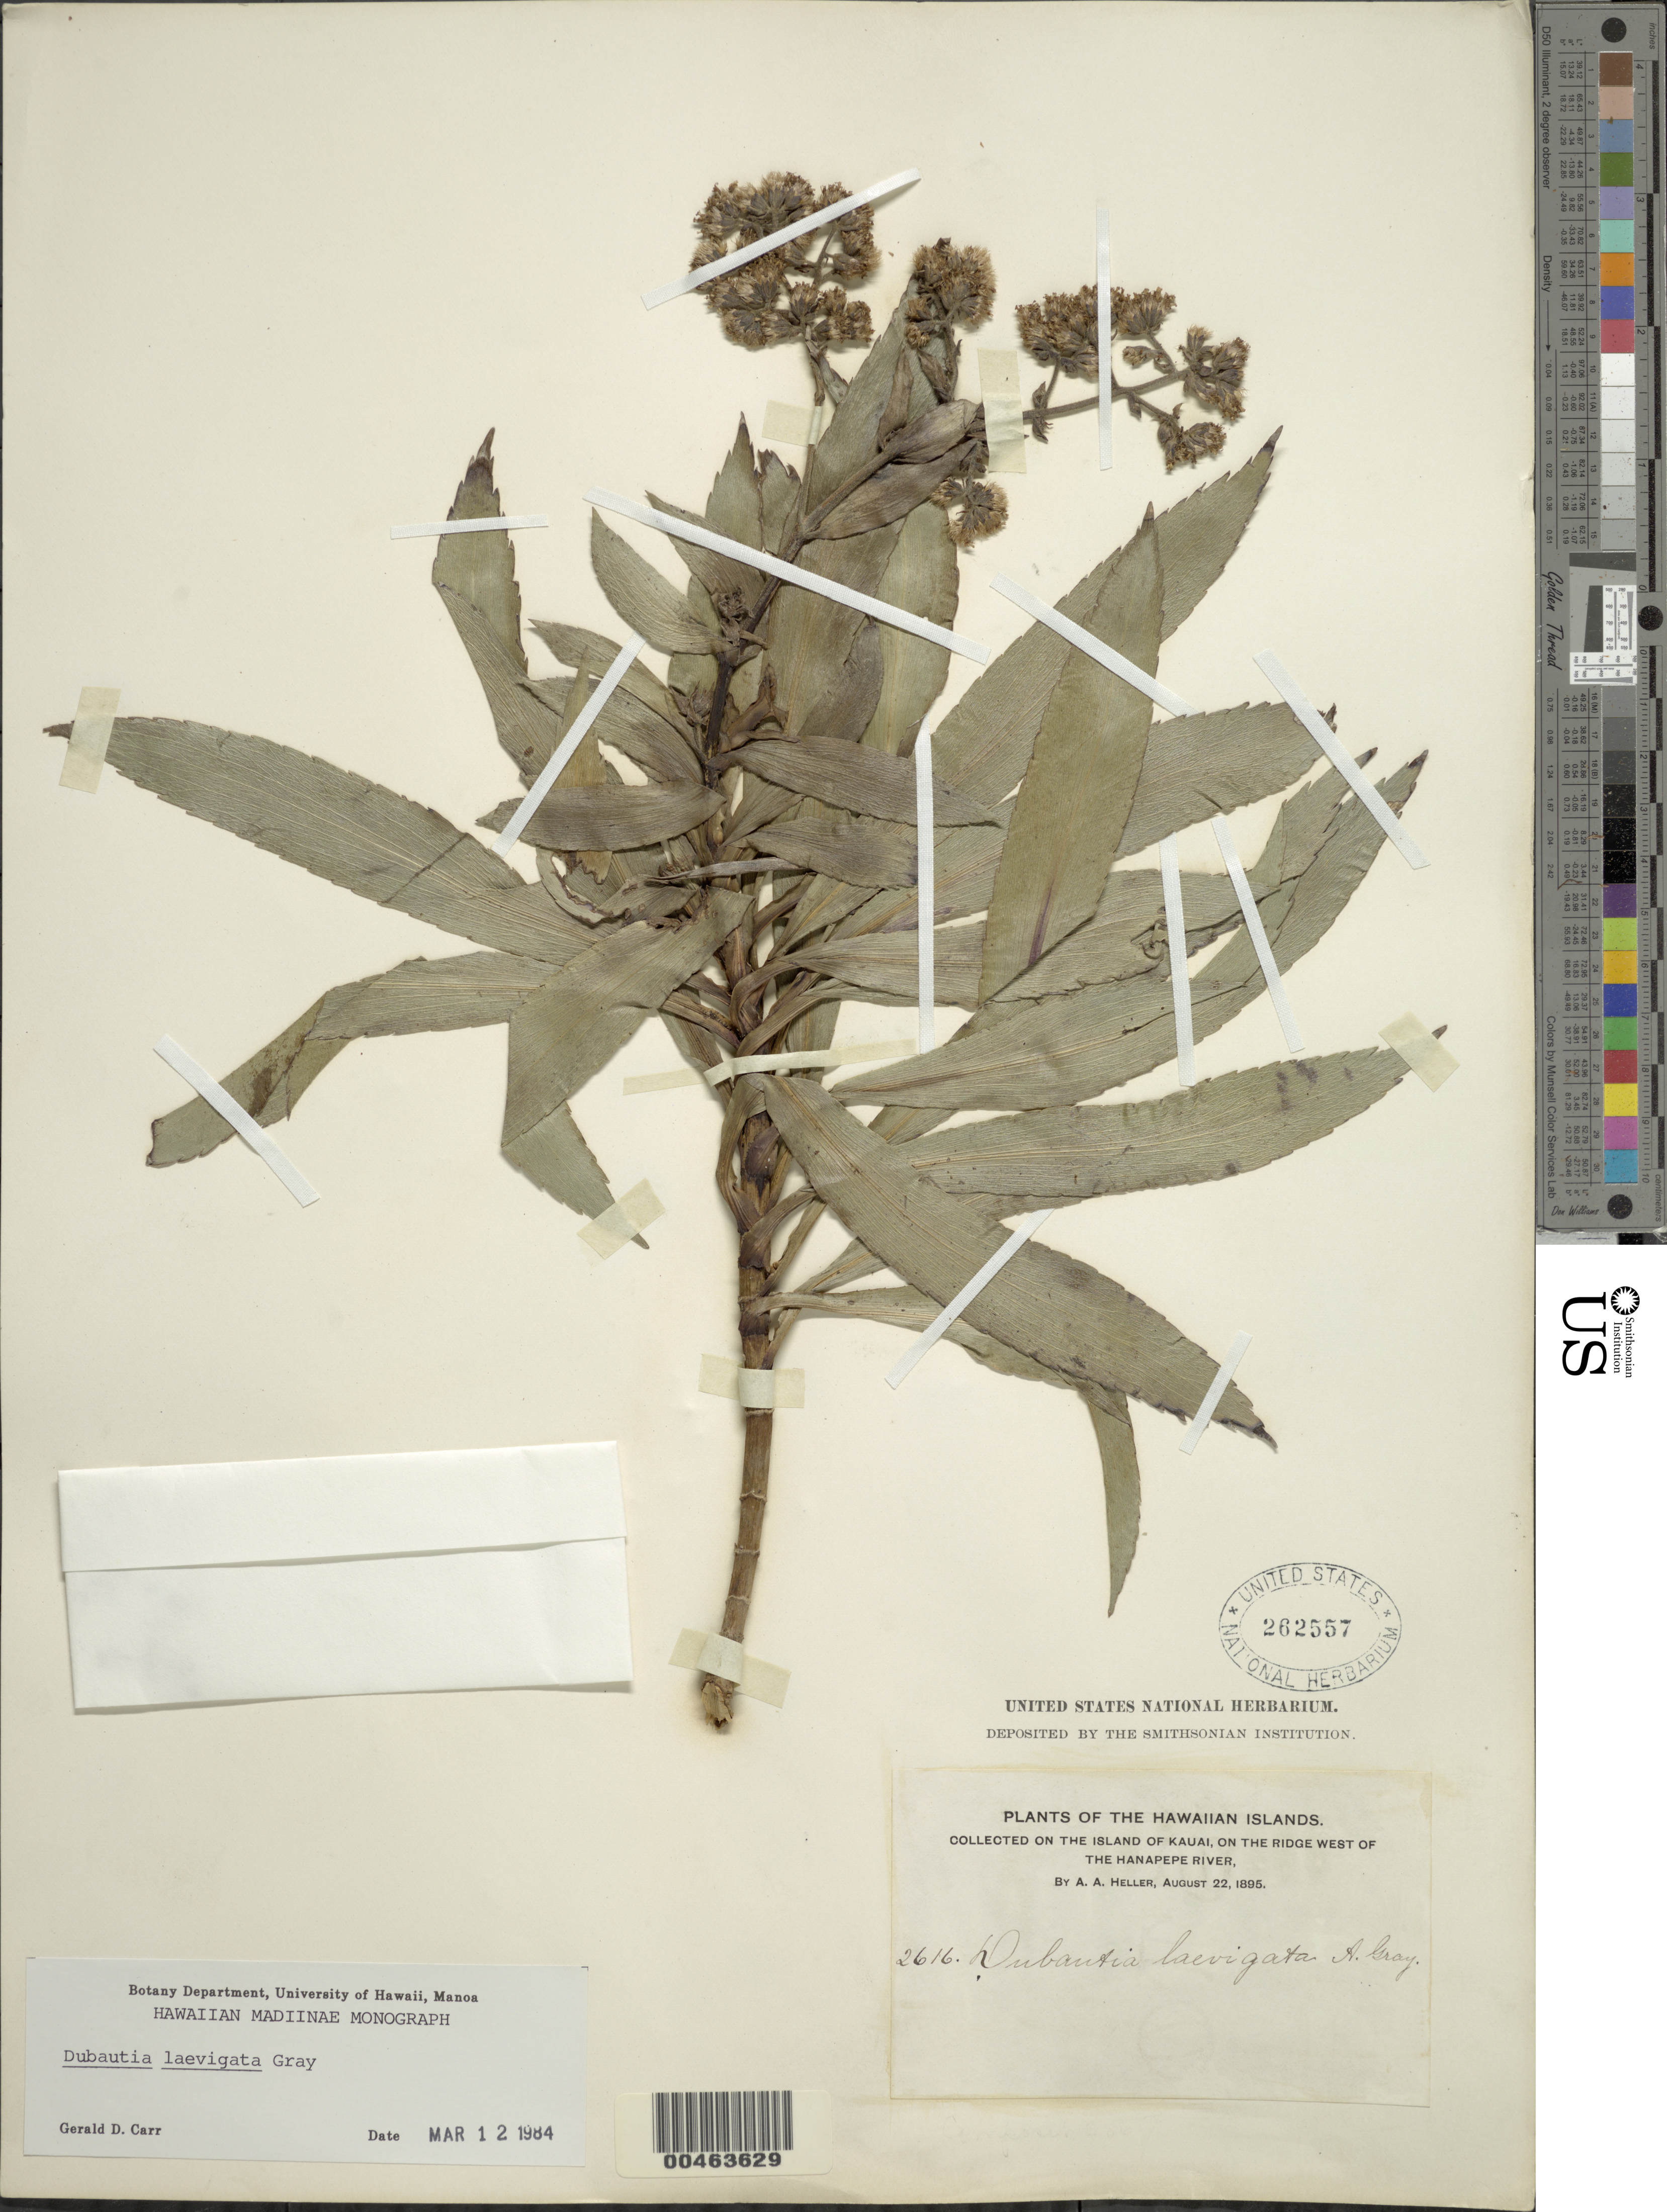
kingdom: Plantae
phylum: Tracheophyta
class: Magnoliopsida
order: Asterales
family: Asteraceae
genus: Dubautia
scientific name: Dubautia laevigata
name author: A. Gray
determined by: Carr, G. D.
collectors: A. A. Heller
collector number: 2616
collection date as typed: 22 Aug 1895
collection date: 1895-08-22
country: United States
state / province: Hawaii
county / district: Kauai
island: Kaua'i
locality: On the ridge west of the Hanapepe River.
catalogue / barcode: US 262557